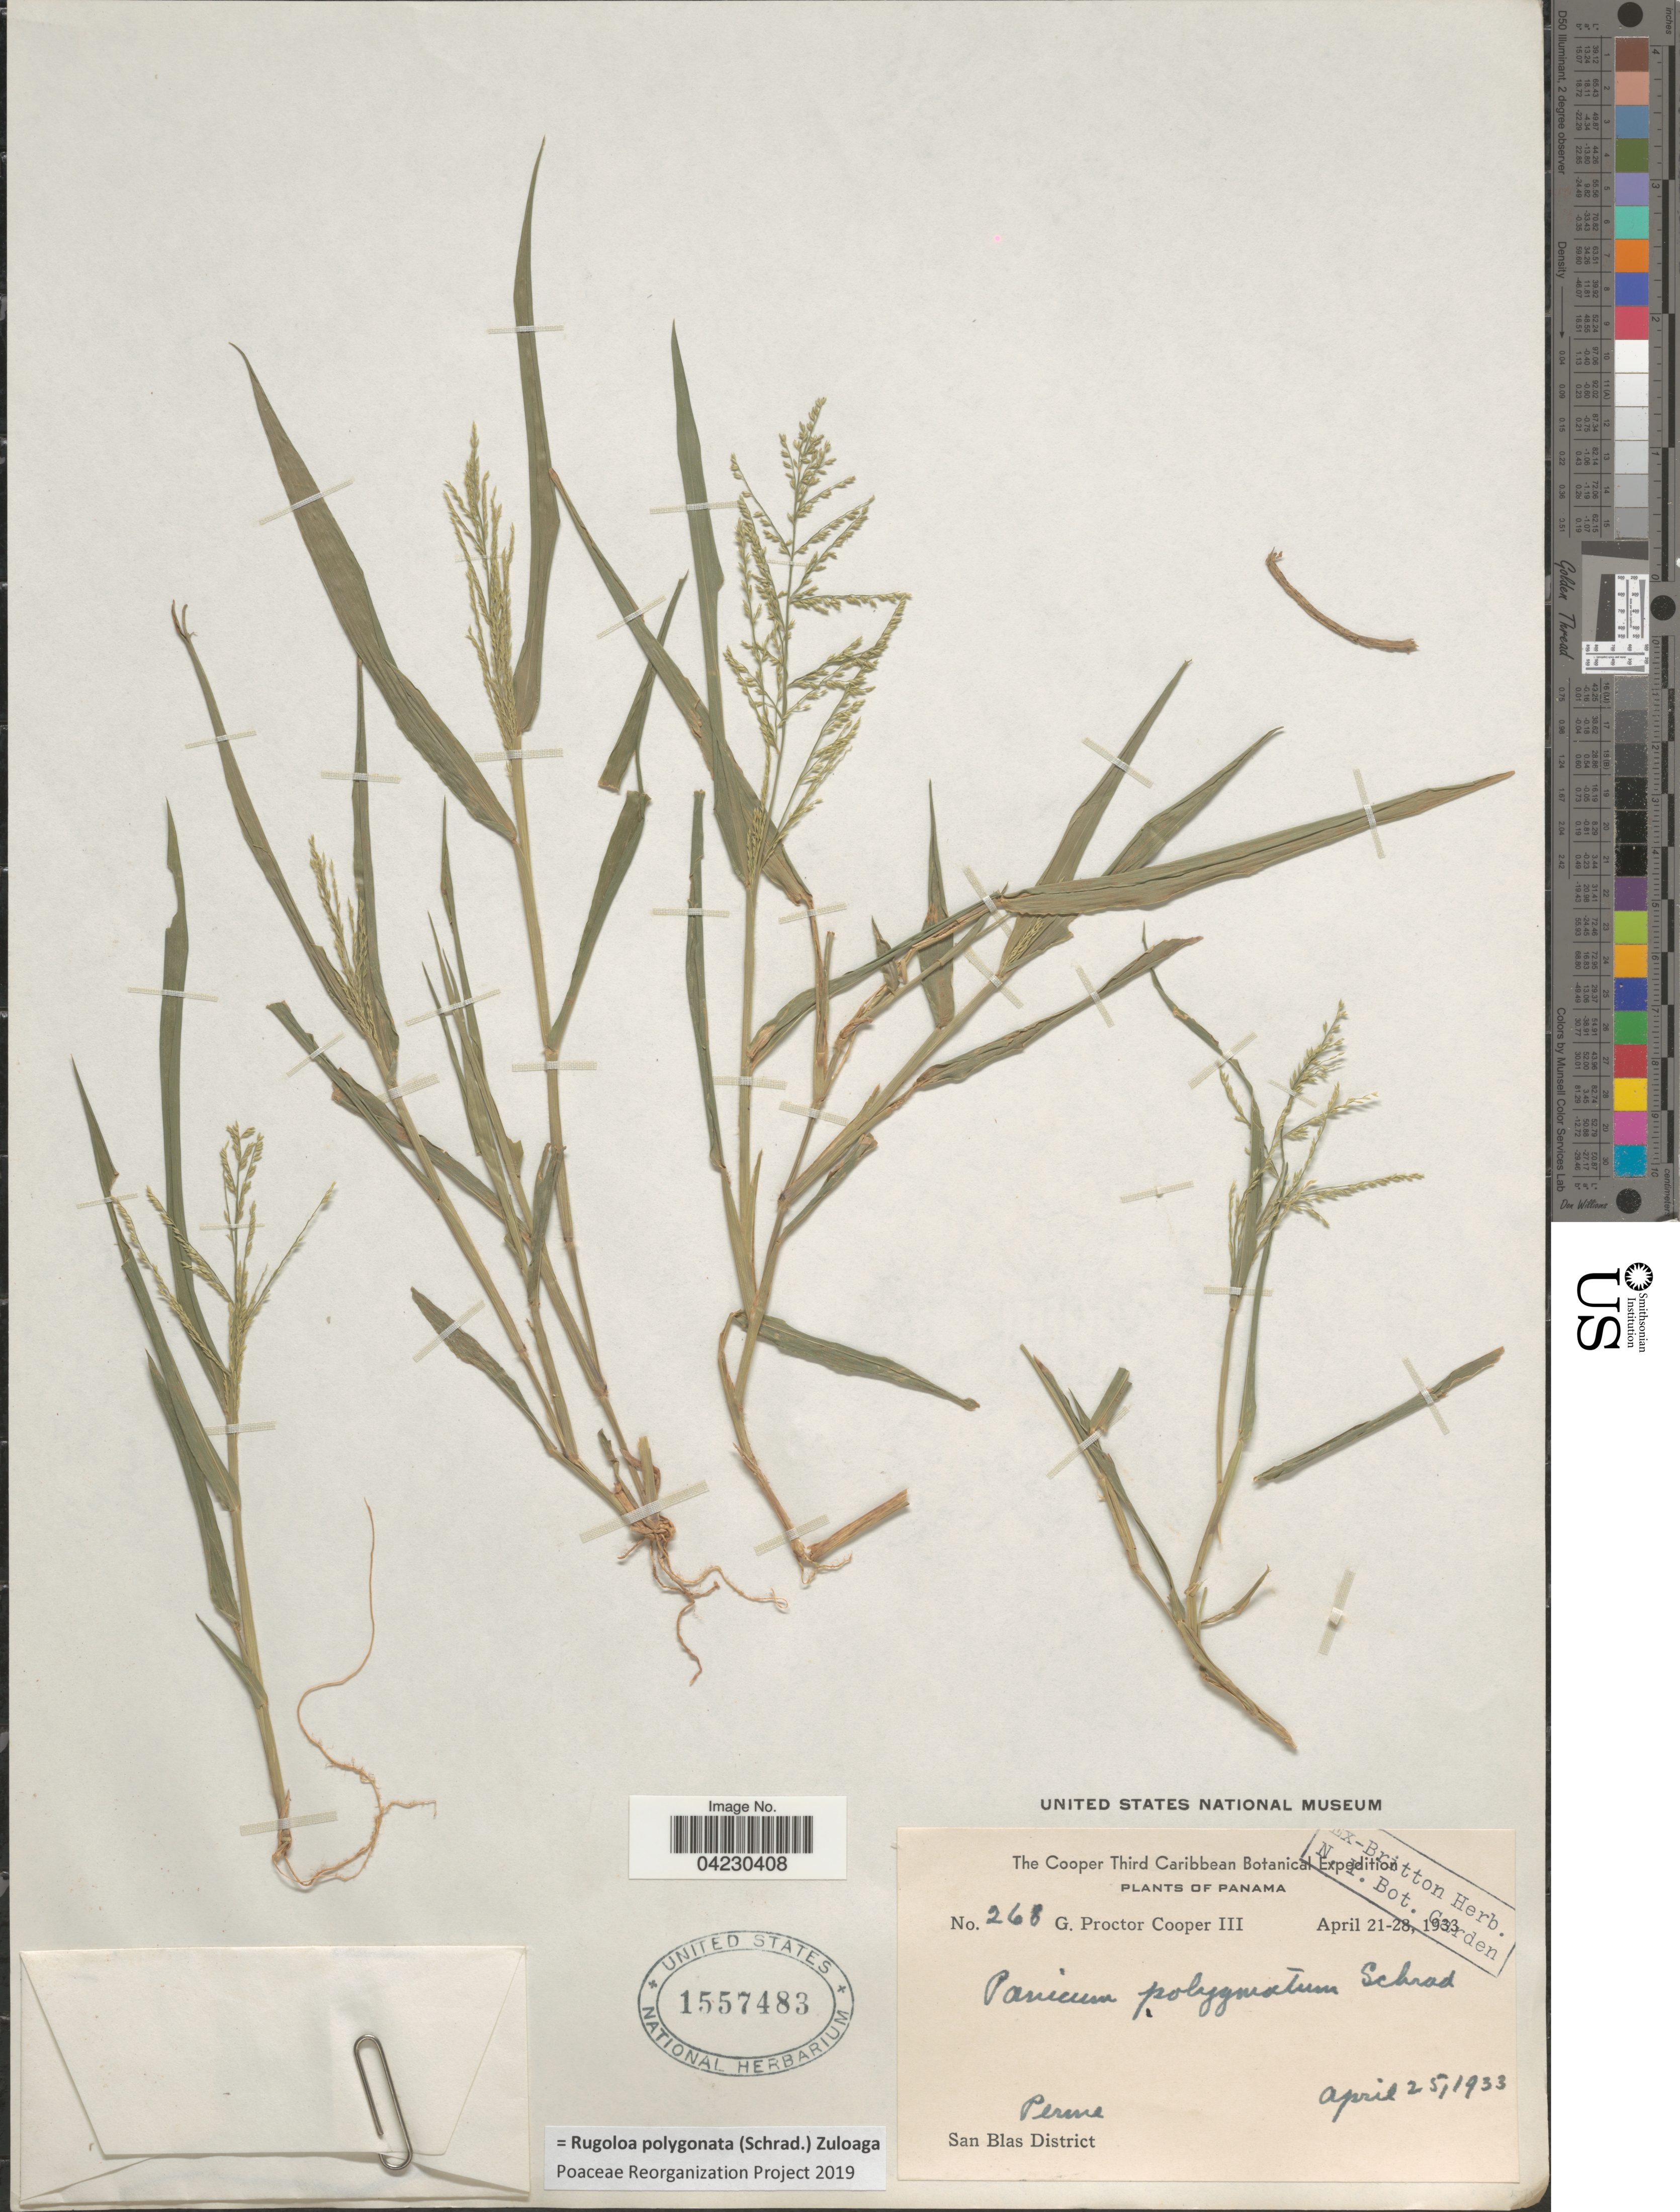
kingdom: Plantae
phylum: Tracheophyta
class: Liliopsida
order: Poales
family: Poaceae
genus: Rugoloa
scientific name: Rugoloa polygonata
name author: (Schrad.) Zuloaga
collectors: G. Cooper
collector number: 268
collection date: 1933-04-21/1933-04-28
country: Panama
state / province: Kuna Yala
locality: The Cooper Third Caribbean Botanical Expedition. Perme. San Blas District.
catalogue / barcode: US 1557483